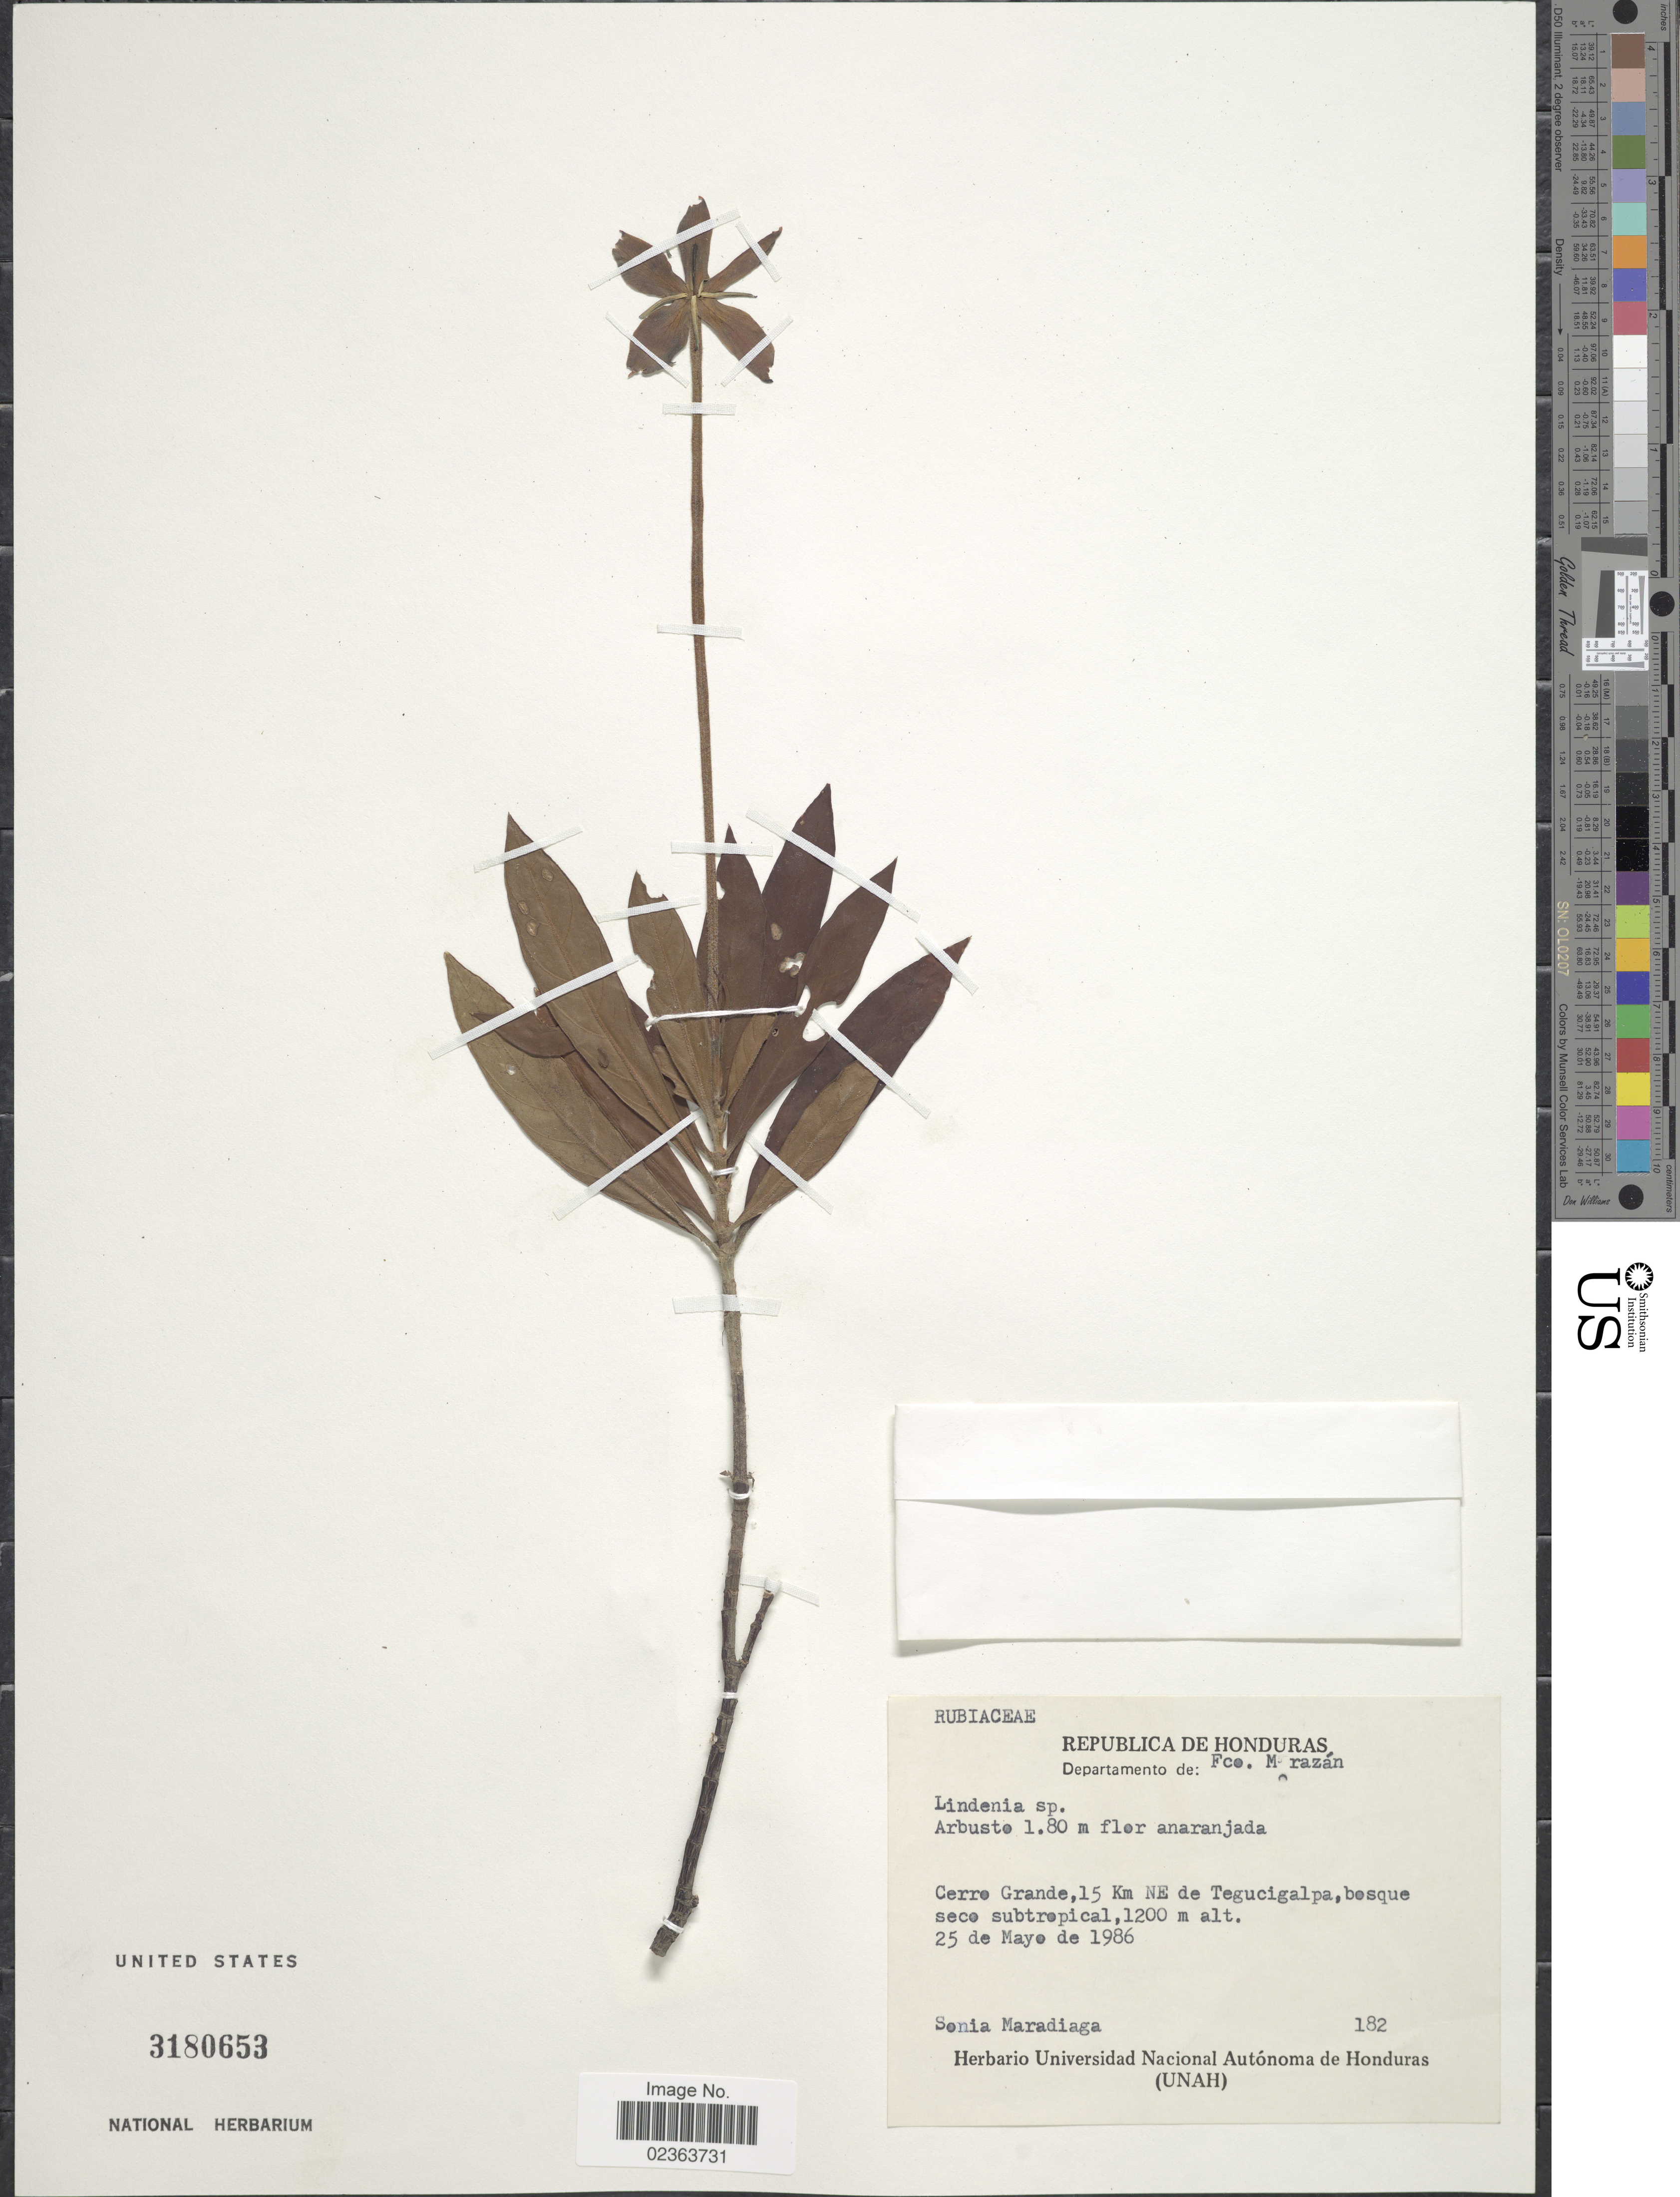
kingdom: Plantae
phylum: Tracheophyta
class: Magnoliopsida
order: Gentianales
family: Rubiaceae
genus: Augusta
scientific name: Augusta sp.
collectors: S. Maradiaga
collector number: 182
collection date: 1986-05-25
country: Honduras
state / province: Fco. Morazán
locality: Republic Honduras, Departamento de: Fco Moraz'n, Cerro Grande, 15 Km NE de Tegucigalpam bosque seco subtropical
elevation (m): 1200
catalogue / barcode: US 3180653